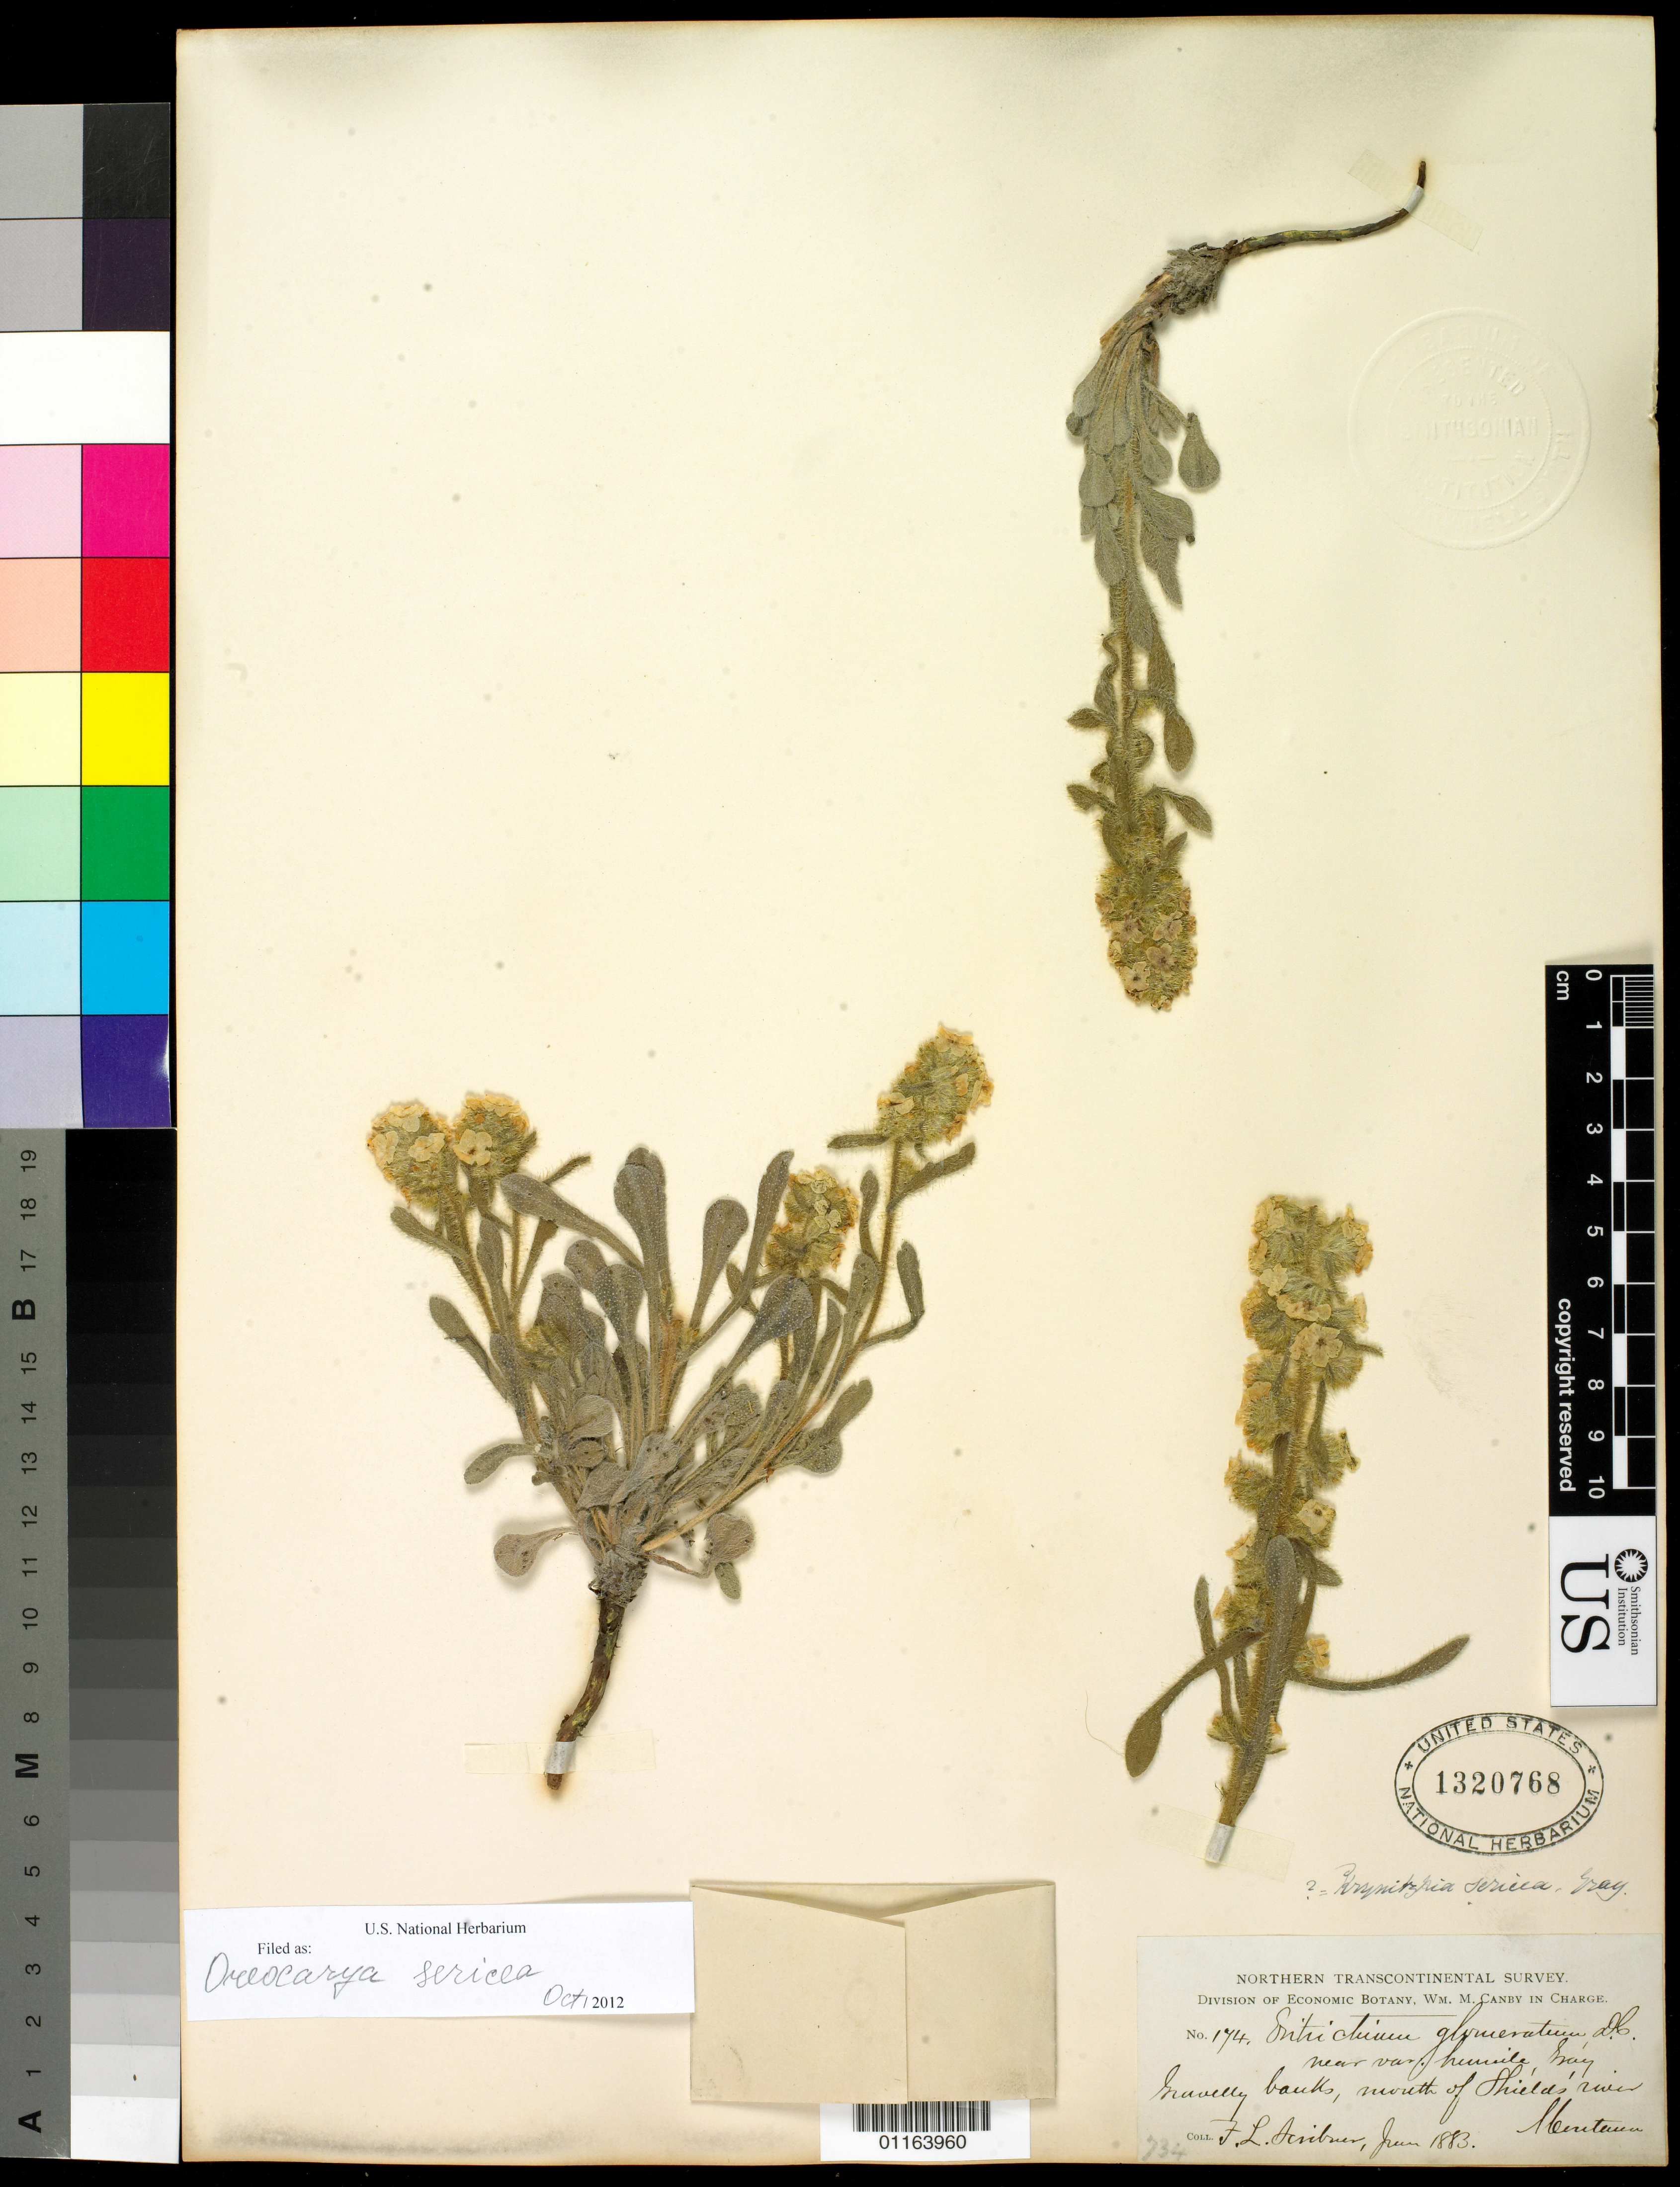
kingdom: Plantae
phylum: Tracheophyta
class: Magnoliopsida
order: Boraginales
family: Boraginaceae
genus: Oreocarya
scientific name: Oreocarya sericea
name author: (A. Gray) Greene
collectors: F. L. Scribner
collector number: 174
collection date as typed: Jun 1883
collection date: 1883-06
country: United States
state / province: Montana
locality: Mouth of Shield's River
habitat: Gravelly banks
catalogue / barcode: US 1320768